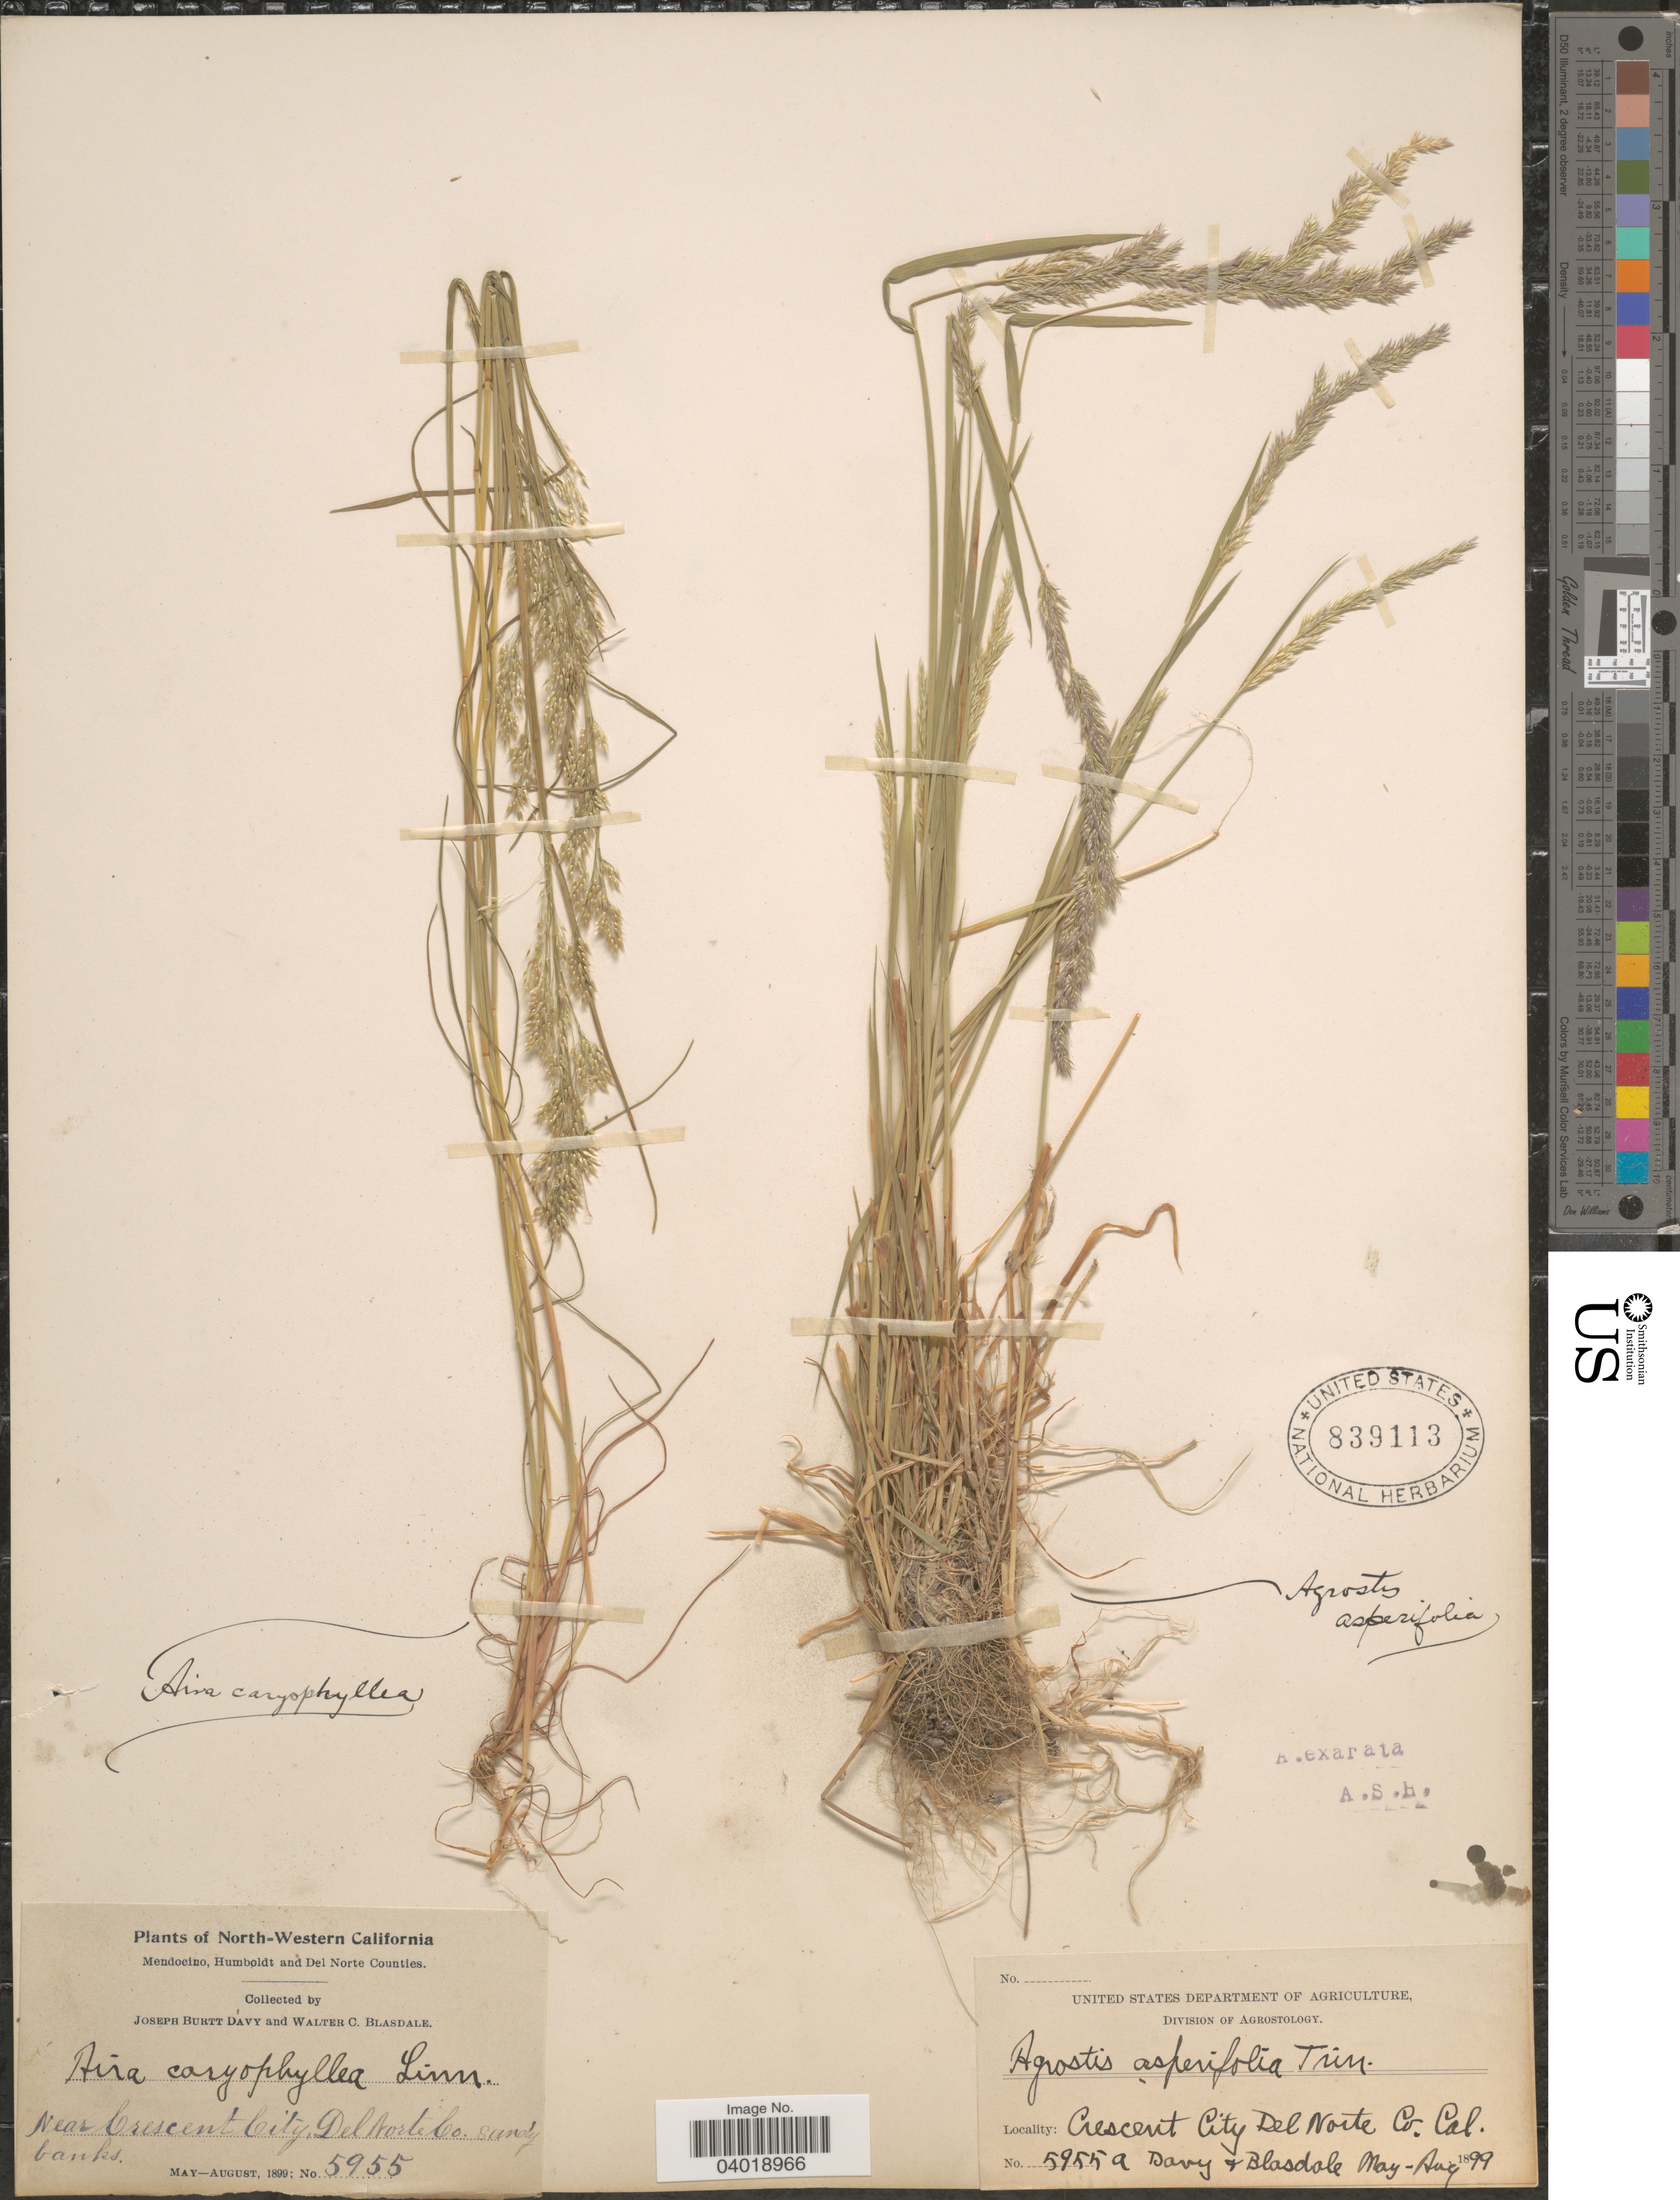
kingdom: Plantae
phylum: Tracheophyta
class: Liliopsida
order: Poales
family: Poaceae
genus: Agrostis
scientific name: Agrostis exarata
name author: Trin.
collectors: J. Burtt Davy & W. Blasdale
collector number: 5955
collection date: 1899-05/1899-08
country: United States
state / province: California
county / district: Del Norte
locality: North-Western California. Near Crescent City, Del Norte Co.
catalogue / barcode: US 839113